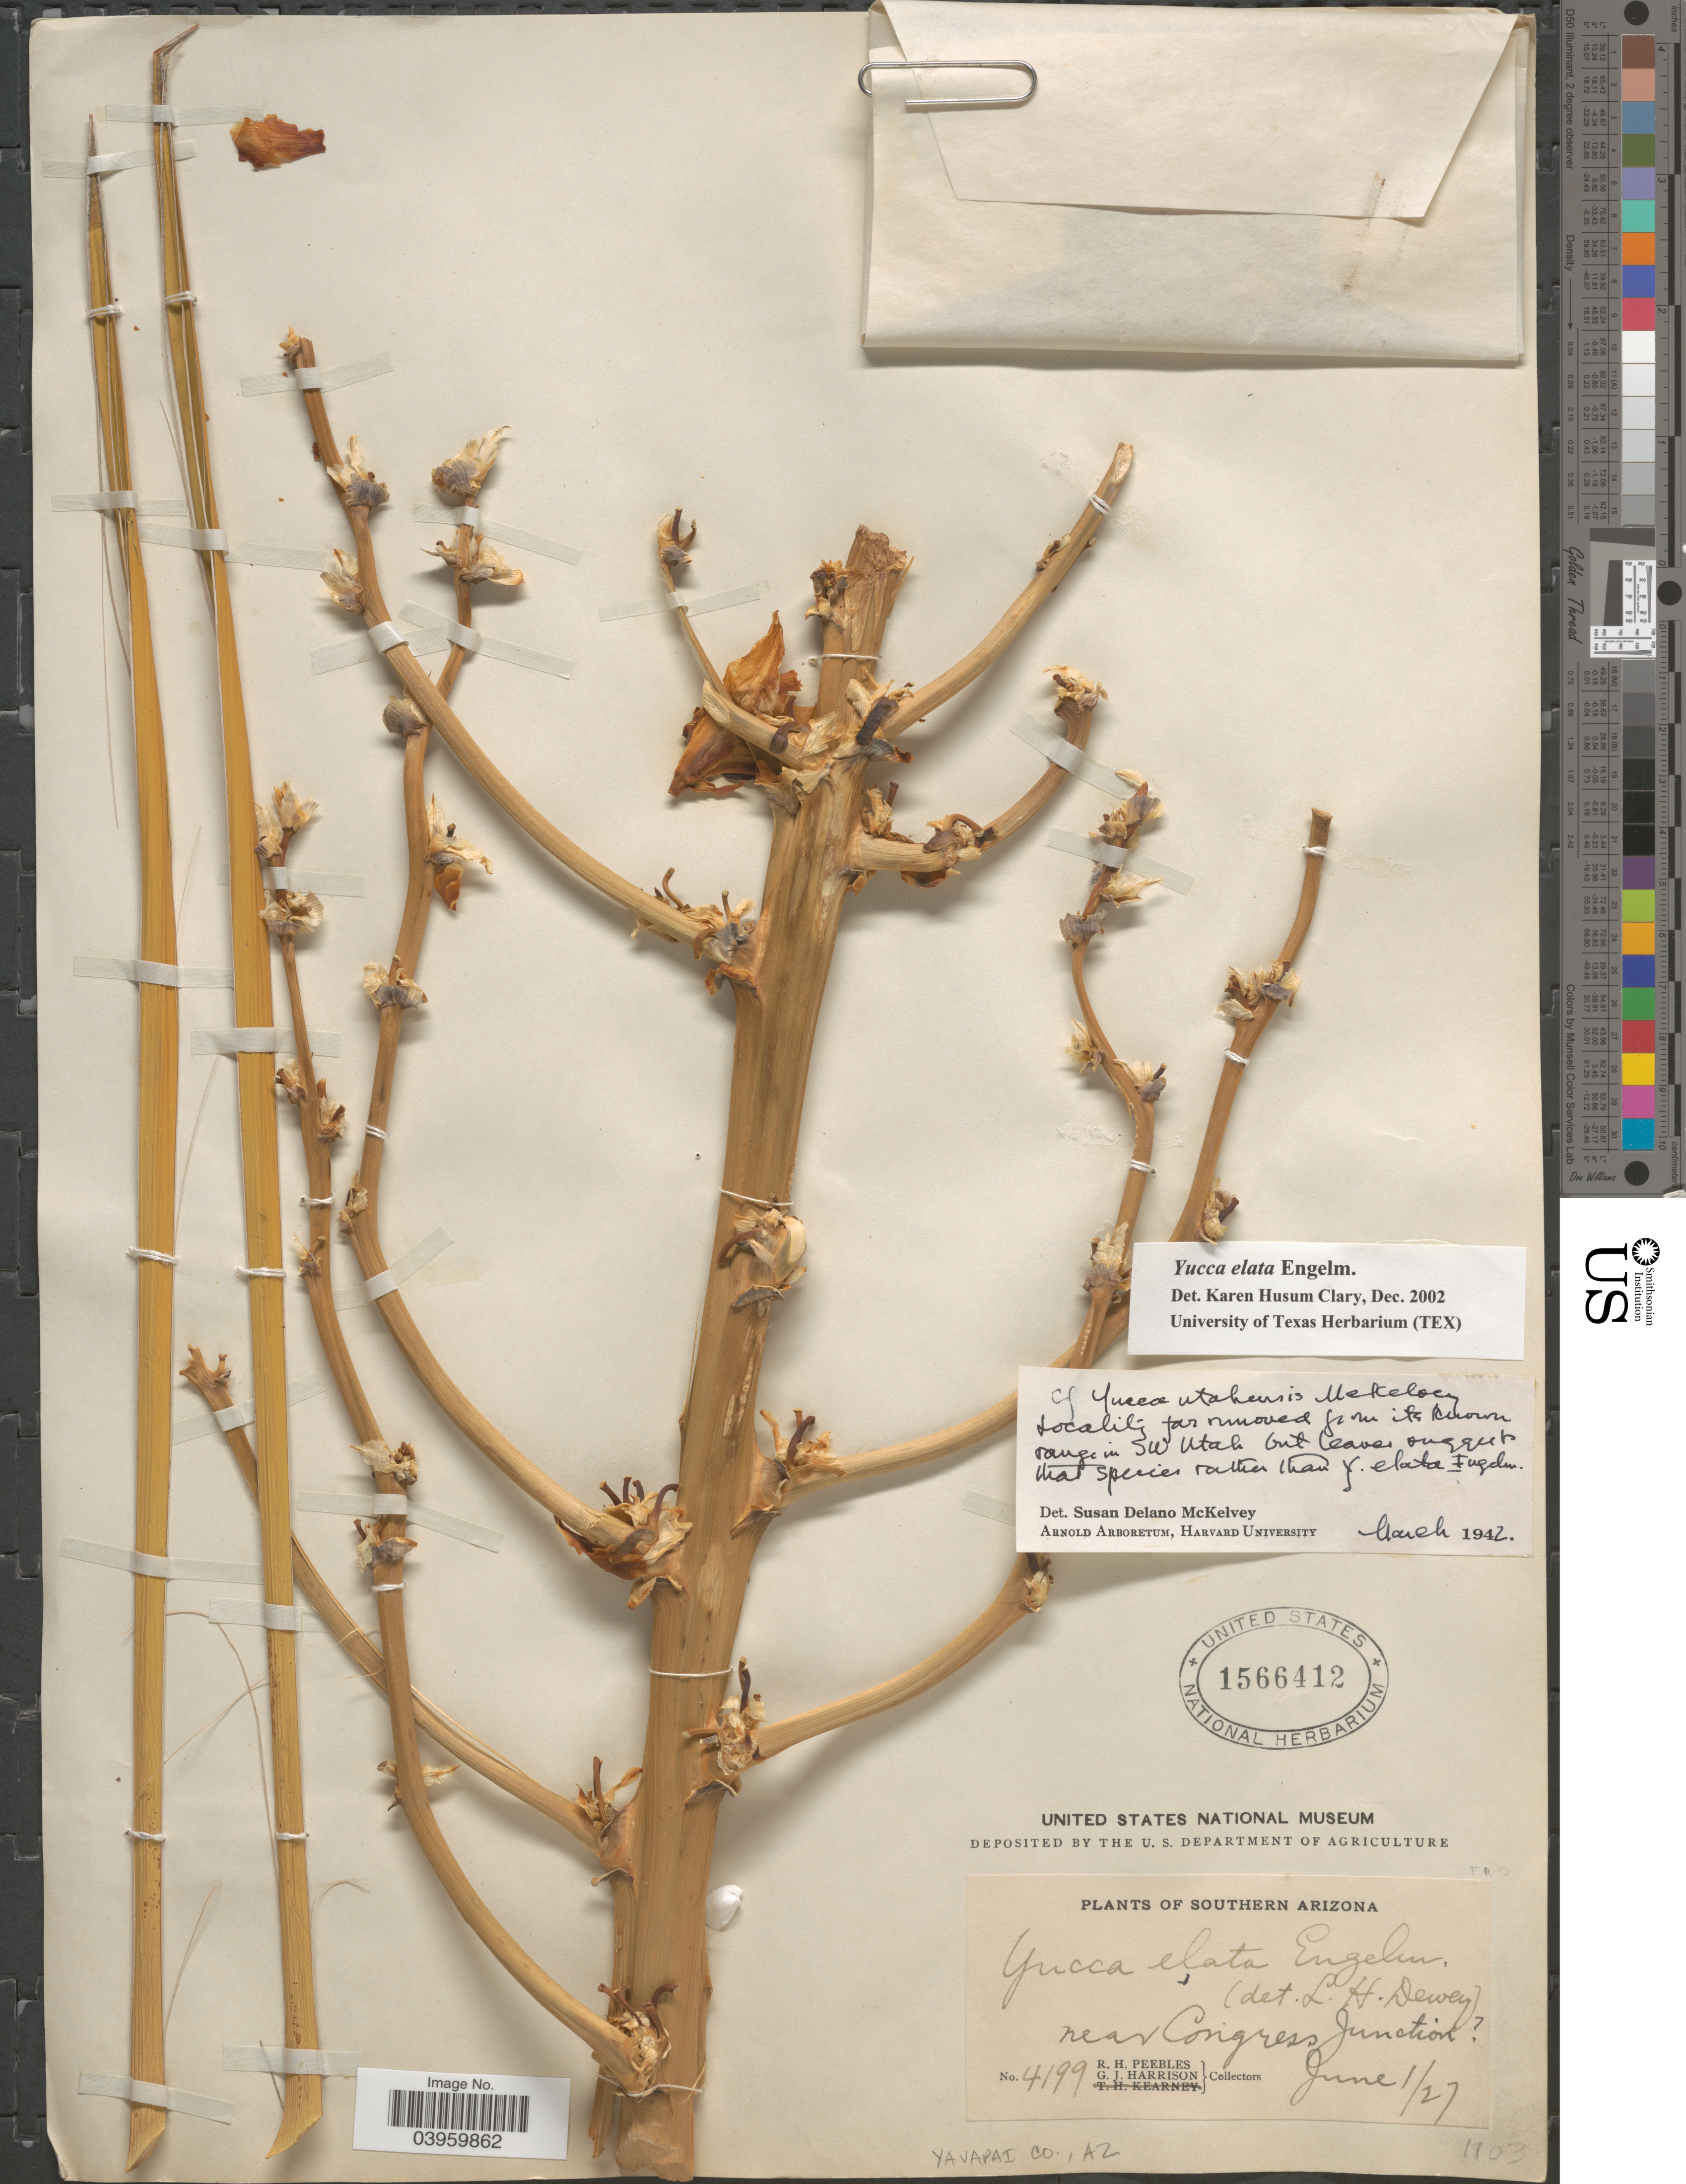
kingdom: Plantae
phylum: Tracheophyta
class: Liliopsida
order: Asparagales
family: Asparagaceae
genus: Yucca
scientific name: Yucca elata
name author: (Engelm.) Engelm.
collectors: R. H. Peebles & G. J. Harrison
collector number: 4199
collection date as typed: Transcribed d/m/y: 1/6/27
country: United States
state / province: Arizona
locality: Southern Arizona. Near Congress Junction. Yavapai Co.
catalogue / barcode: US 1566412